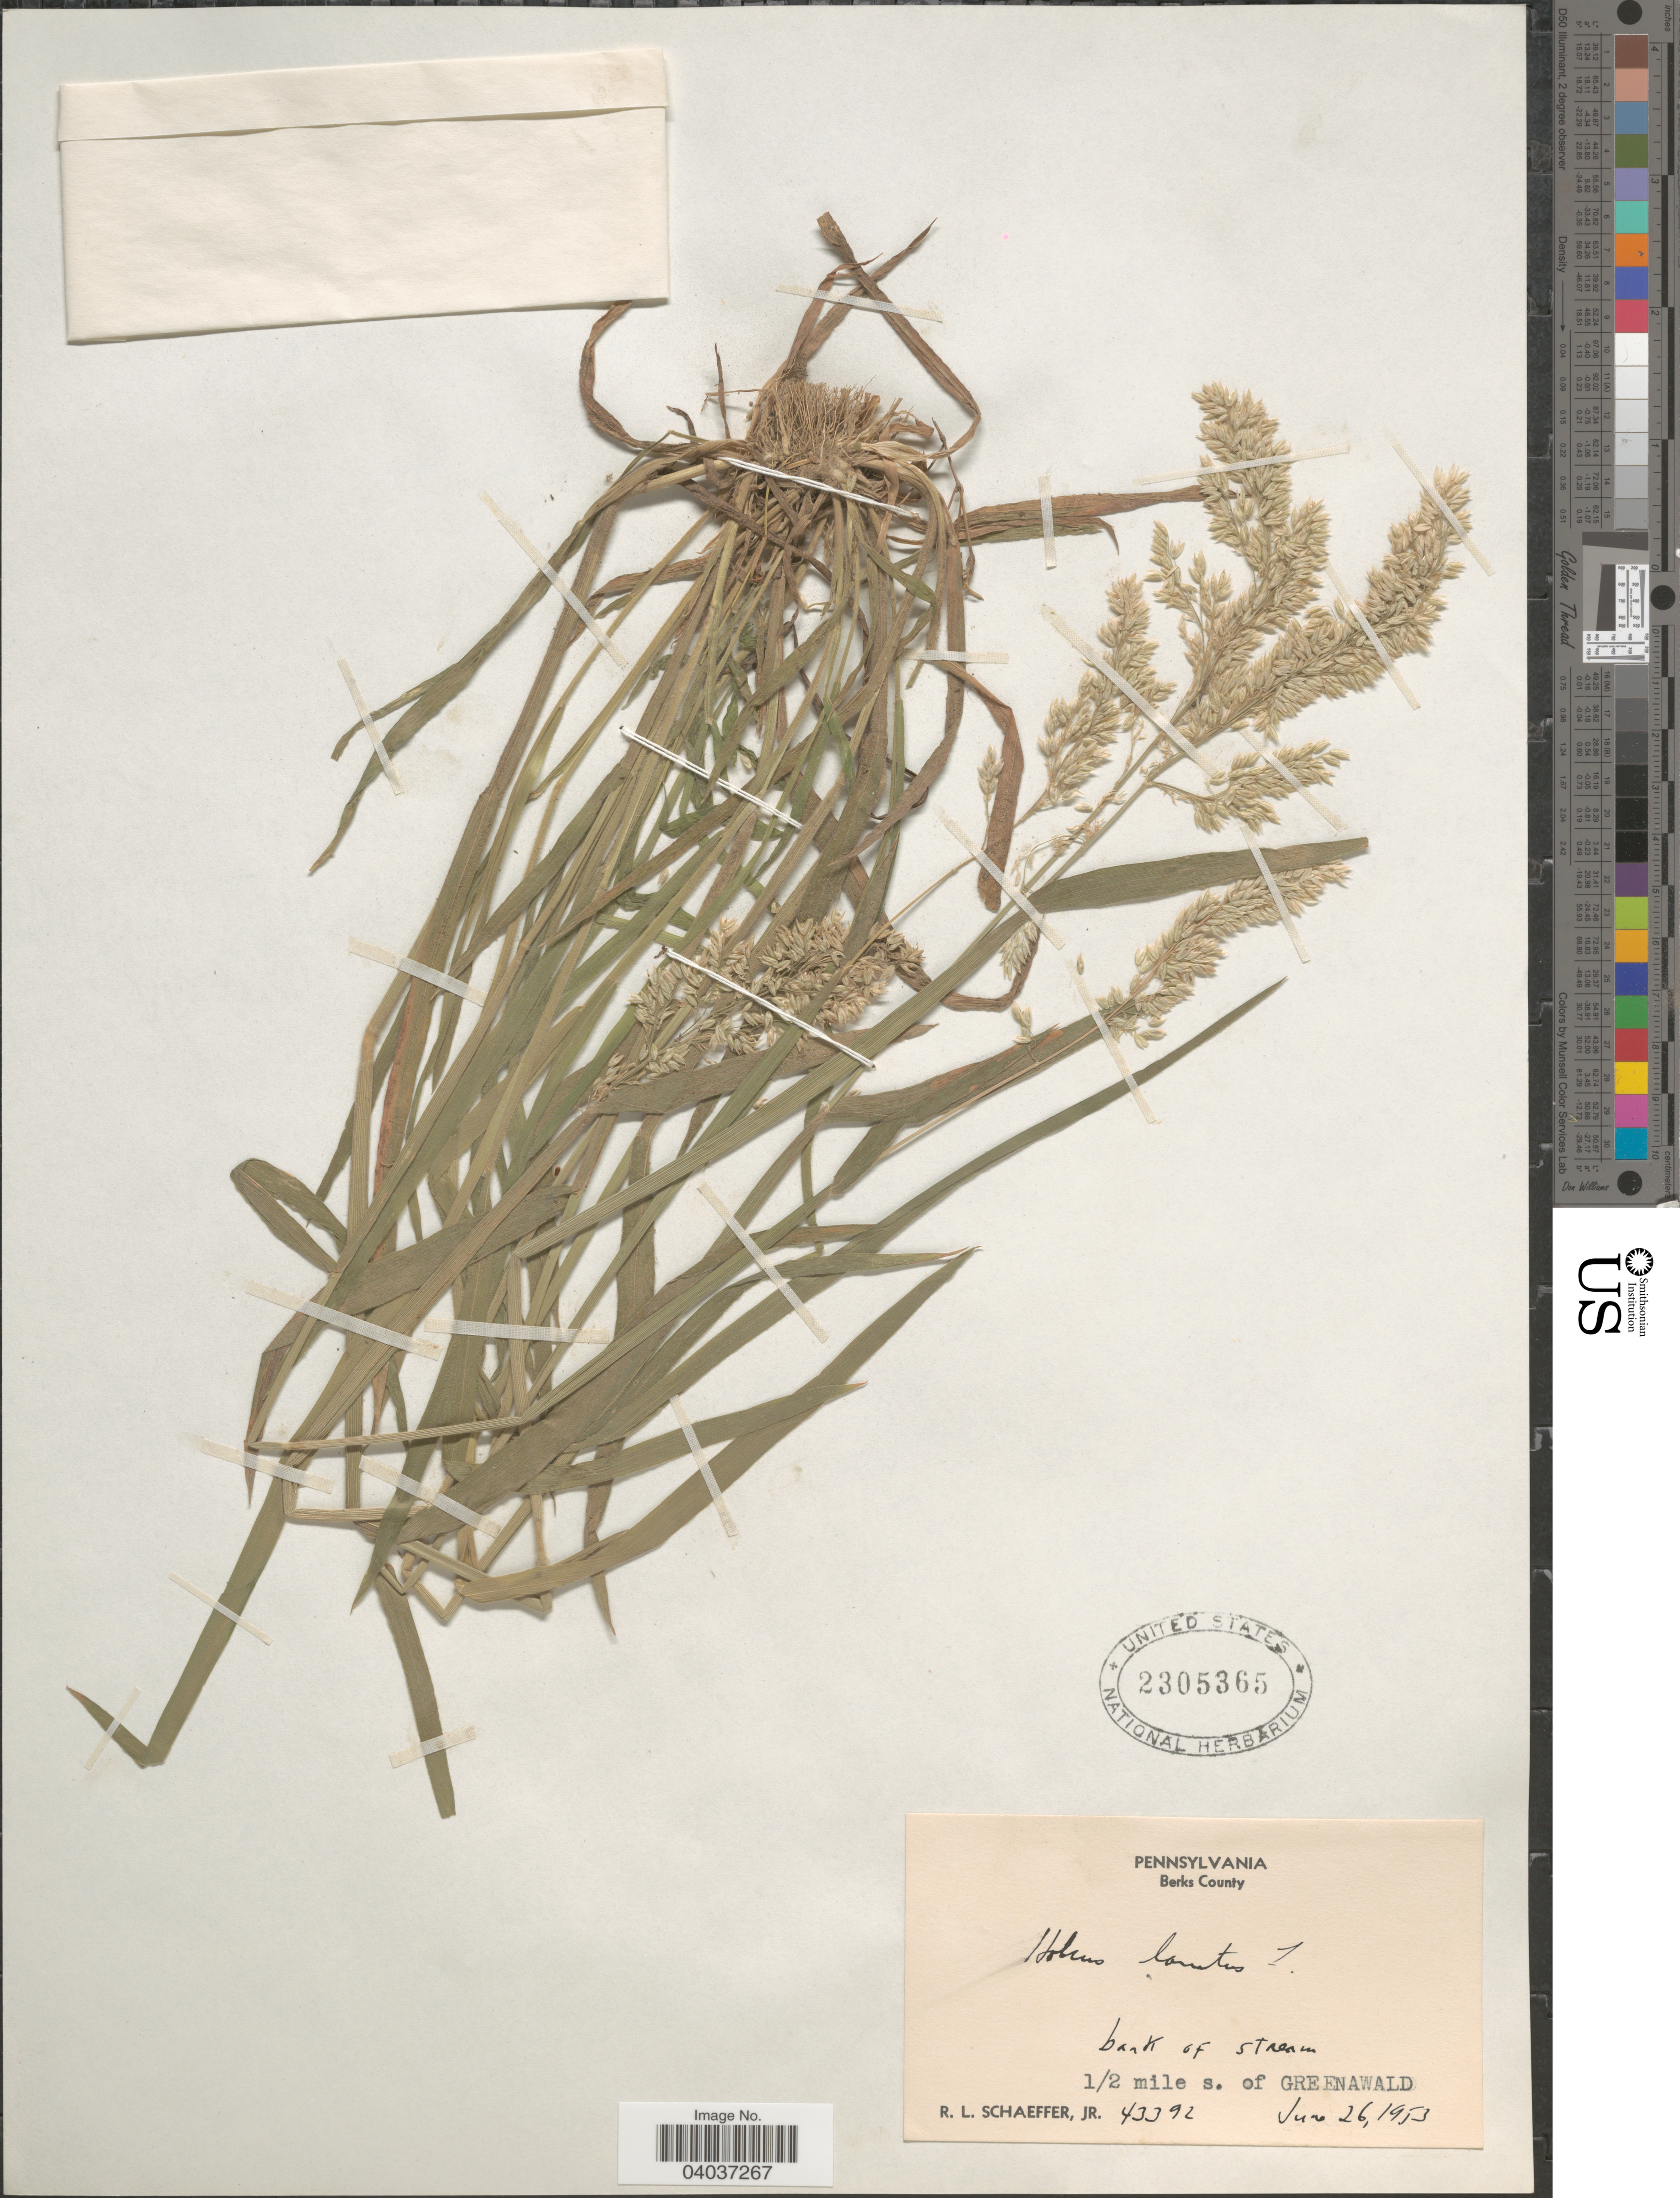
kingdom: Plantae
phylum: Tracheophyta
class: Liliopsida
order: Poales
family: Poaceae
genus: Holcus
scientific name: Holcus lanatus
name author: L.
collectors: R. L. Schaeffer Jr.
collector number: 43392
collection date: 1953-06-26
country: United States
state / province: Pennsylvania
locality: Berks County. 1/2 mile s. of Greenawald.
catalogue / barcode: US 2305365